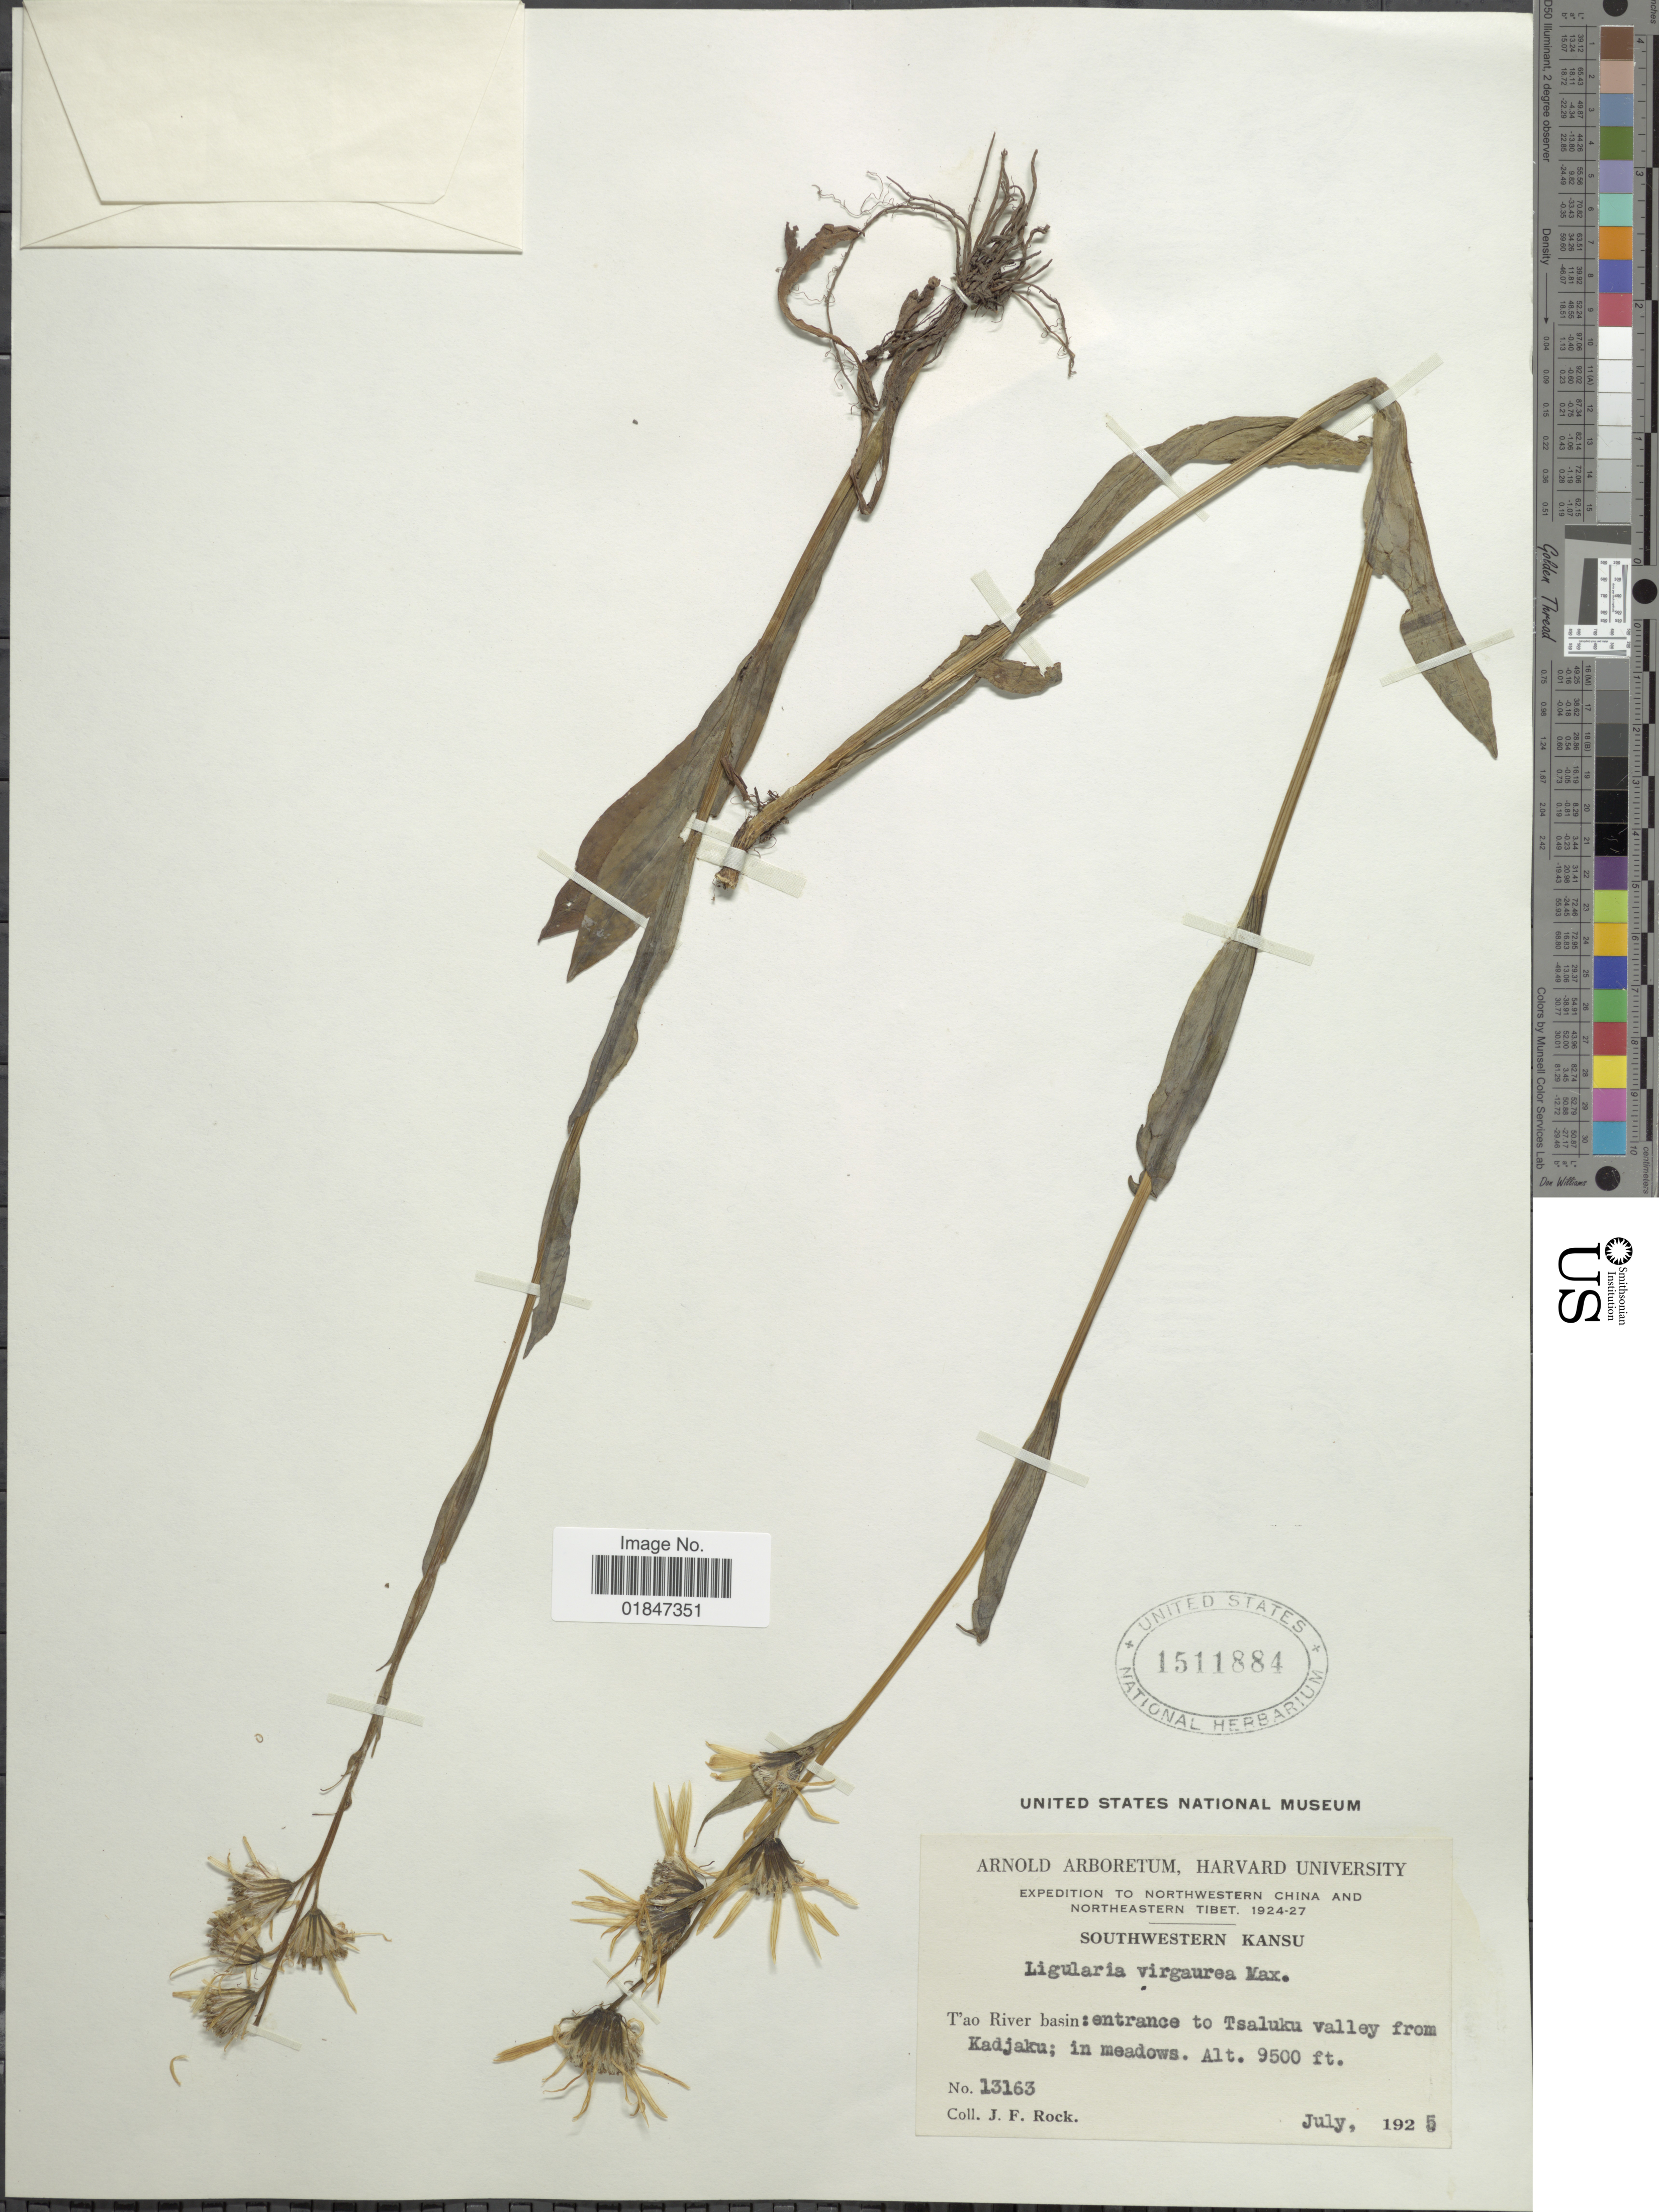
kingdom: Plantae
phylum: Tracheophyta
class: Magnoliopsida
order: Asterales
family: Asteraceae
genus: Ligularia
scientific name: Ligularia virgaurea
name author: (Maxim.) Mattf. ex Rehder & Kobuski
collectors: J. Rock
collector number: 13163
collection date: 1925-07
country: China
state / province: Gansu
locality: Southwestern Kansu, Tao River basin: entrance to Tsaluku valley from Kadjaku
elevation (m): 2896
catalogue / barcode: US 1511884